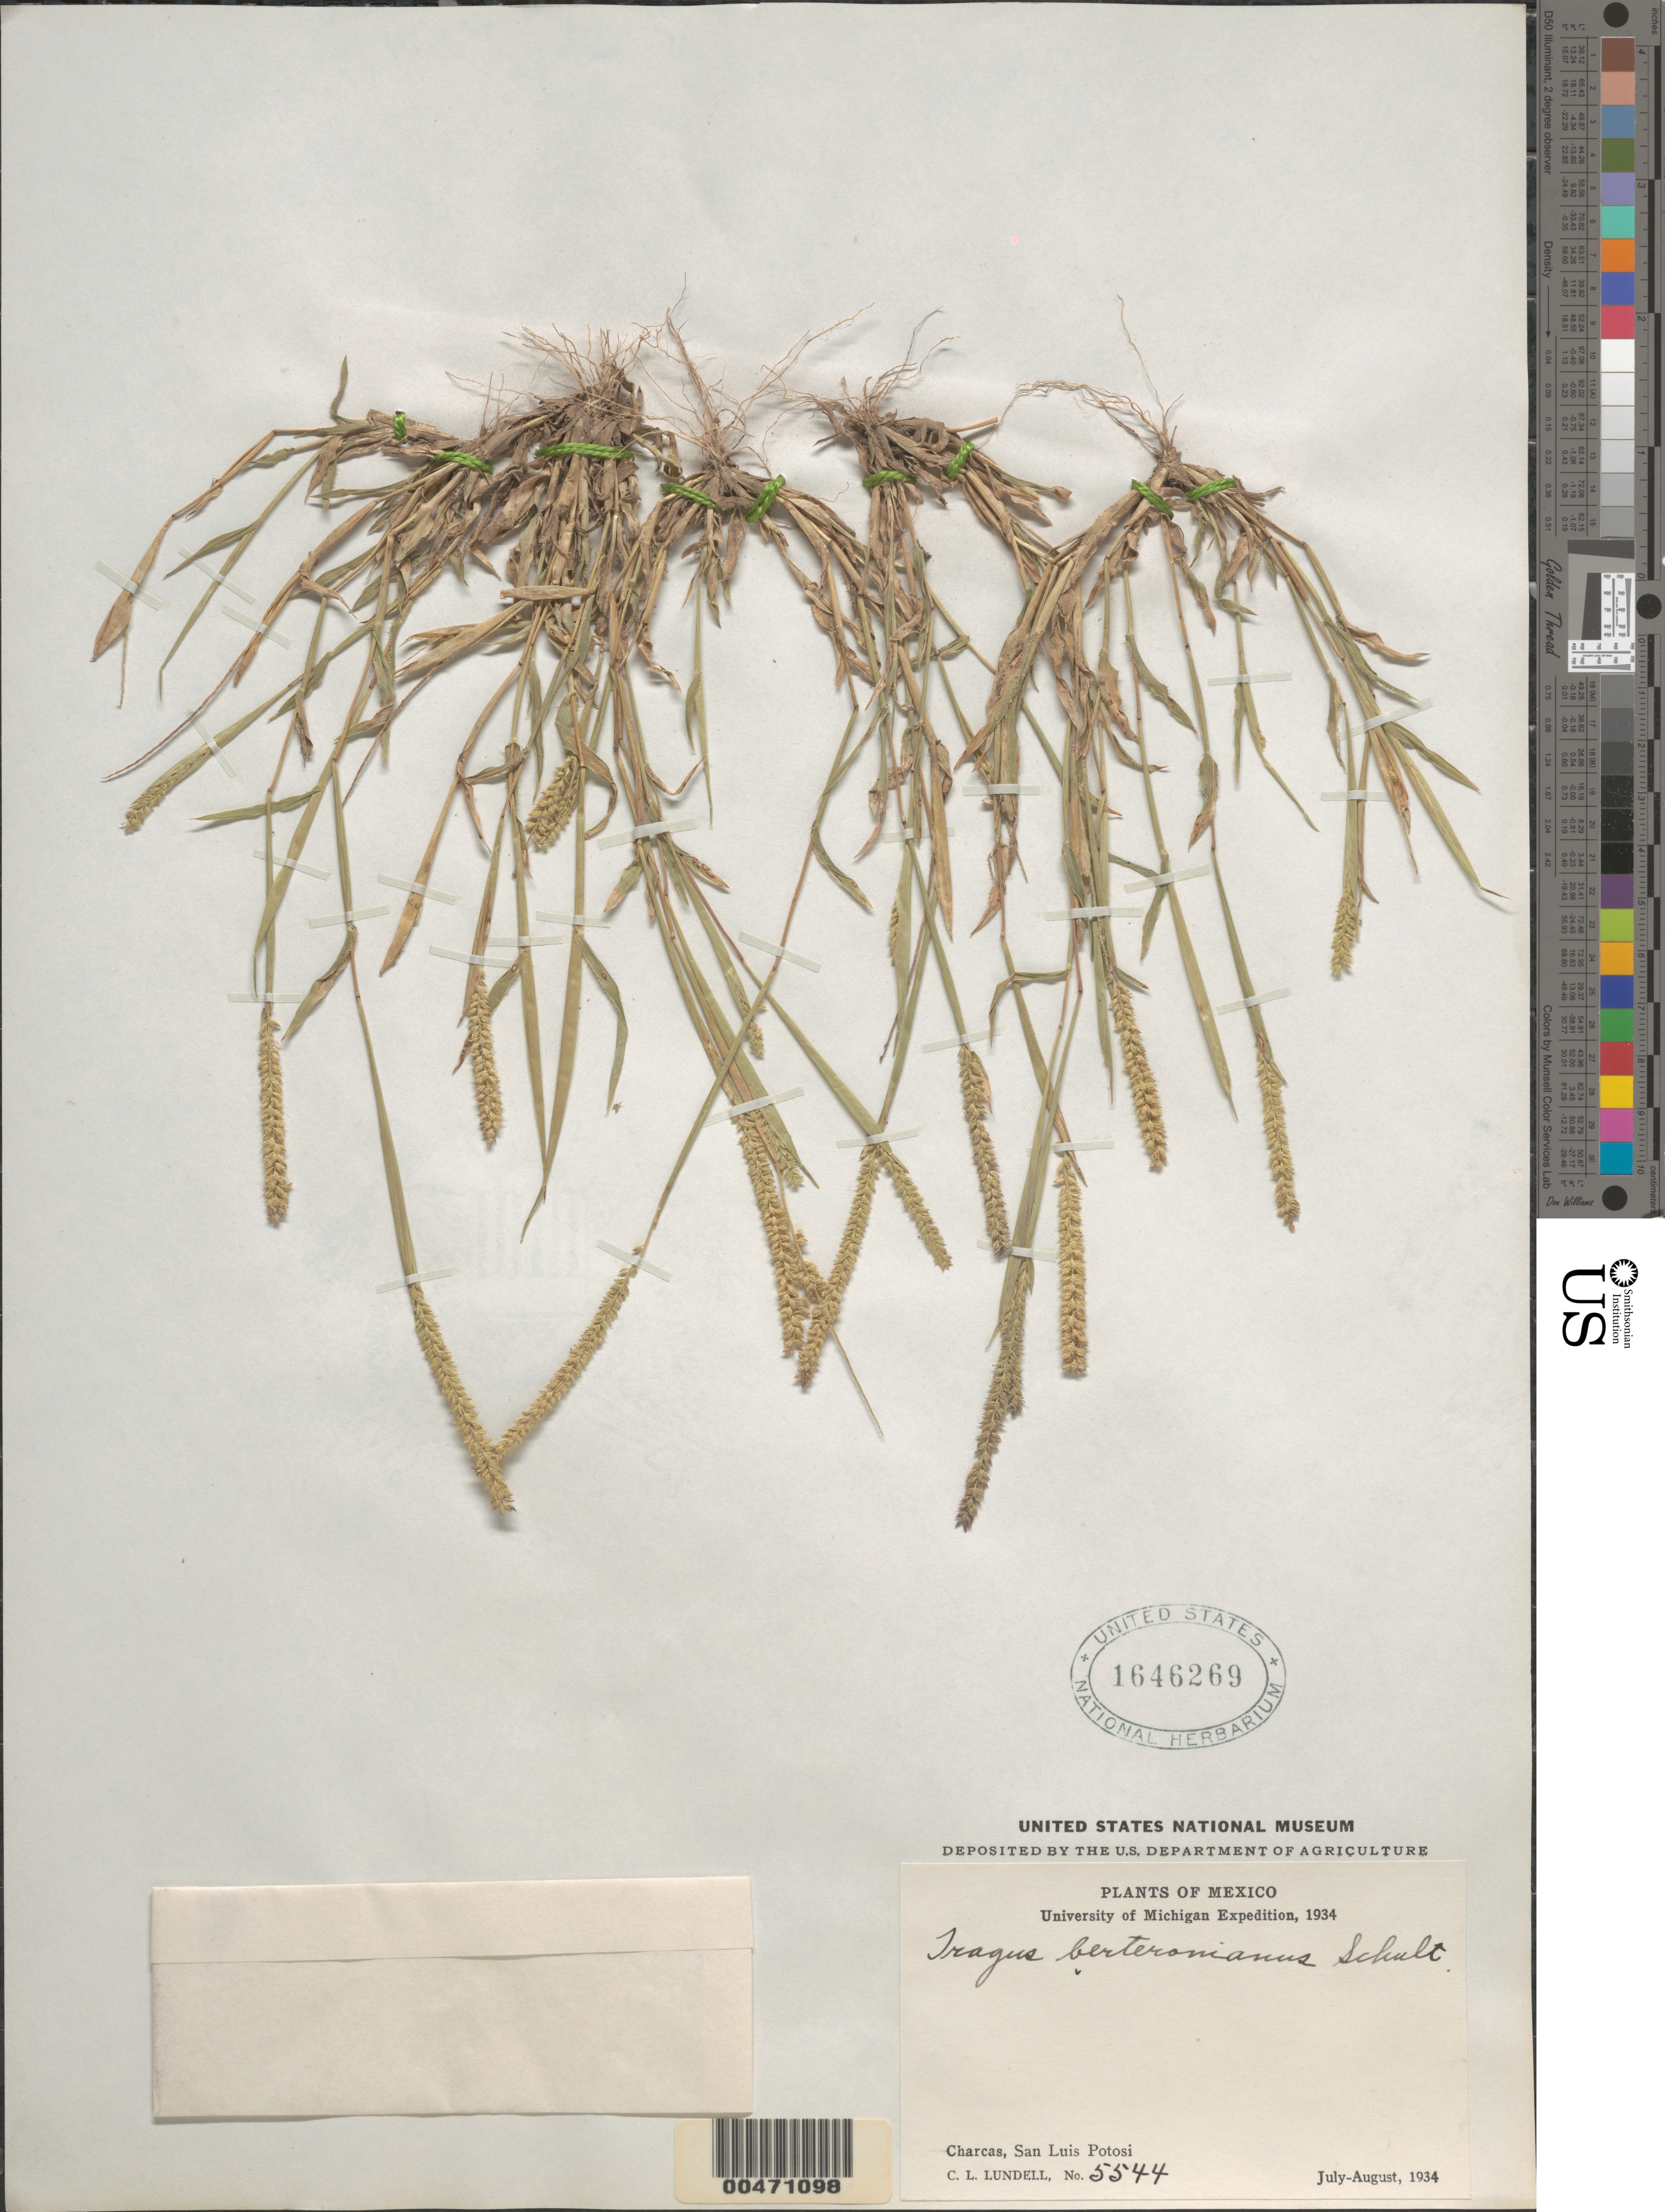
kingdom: Plantae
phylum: Tracheophyta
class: Liliopsida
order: Poales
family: Poaceae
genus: Tragus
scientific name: Tragus berteronianus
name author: Schult.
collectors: C. L. Lundell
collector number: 5544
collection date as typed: Jul 1934 to Aug 1934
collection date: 1934-07/1934-08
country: Mexico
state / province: San Luis Potosi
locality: Charcas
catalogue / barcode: US 1646269